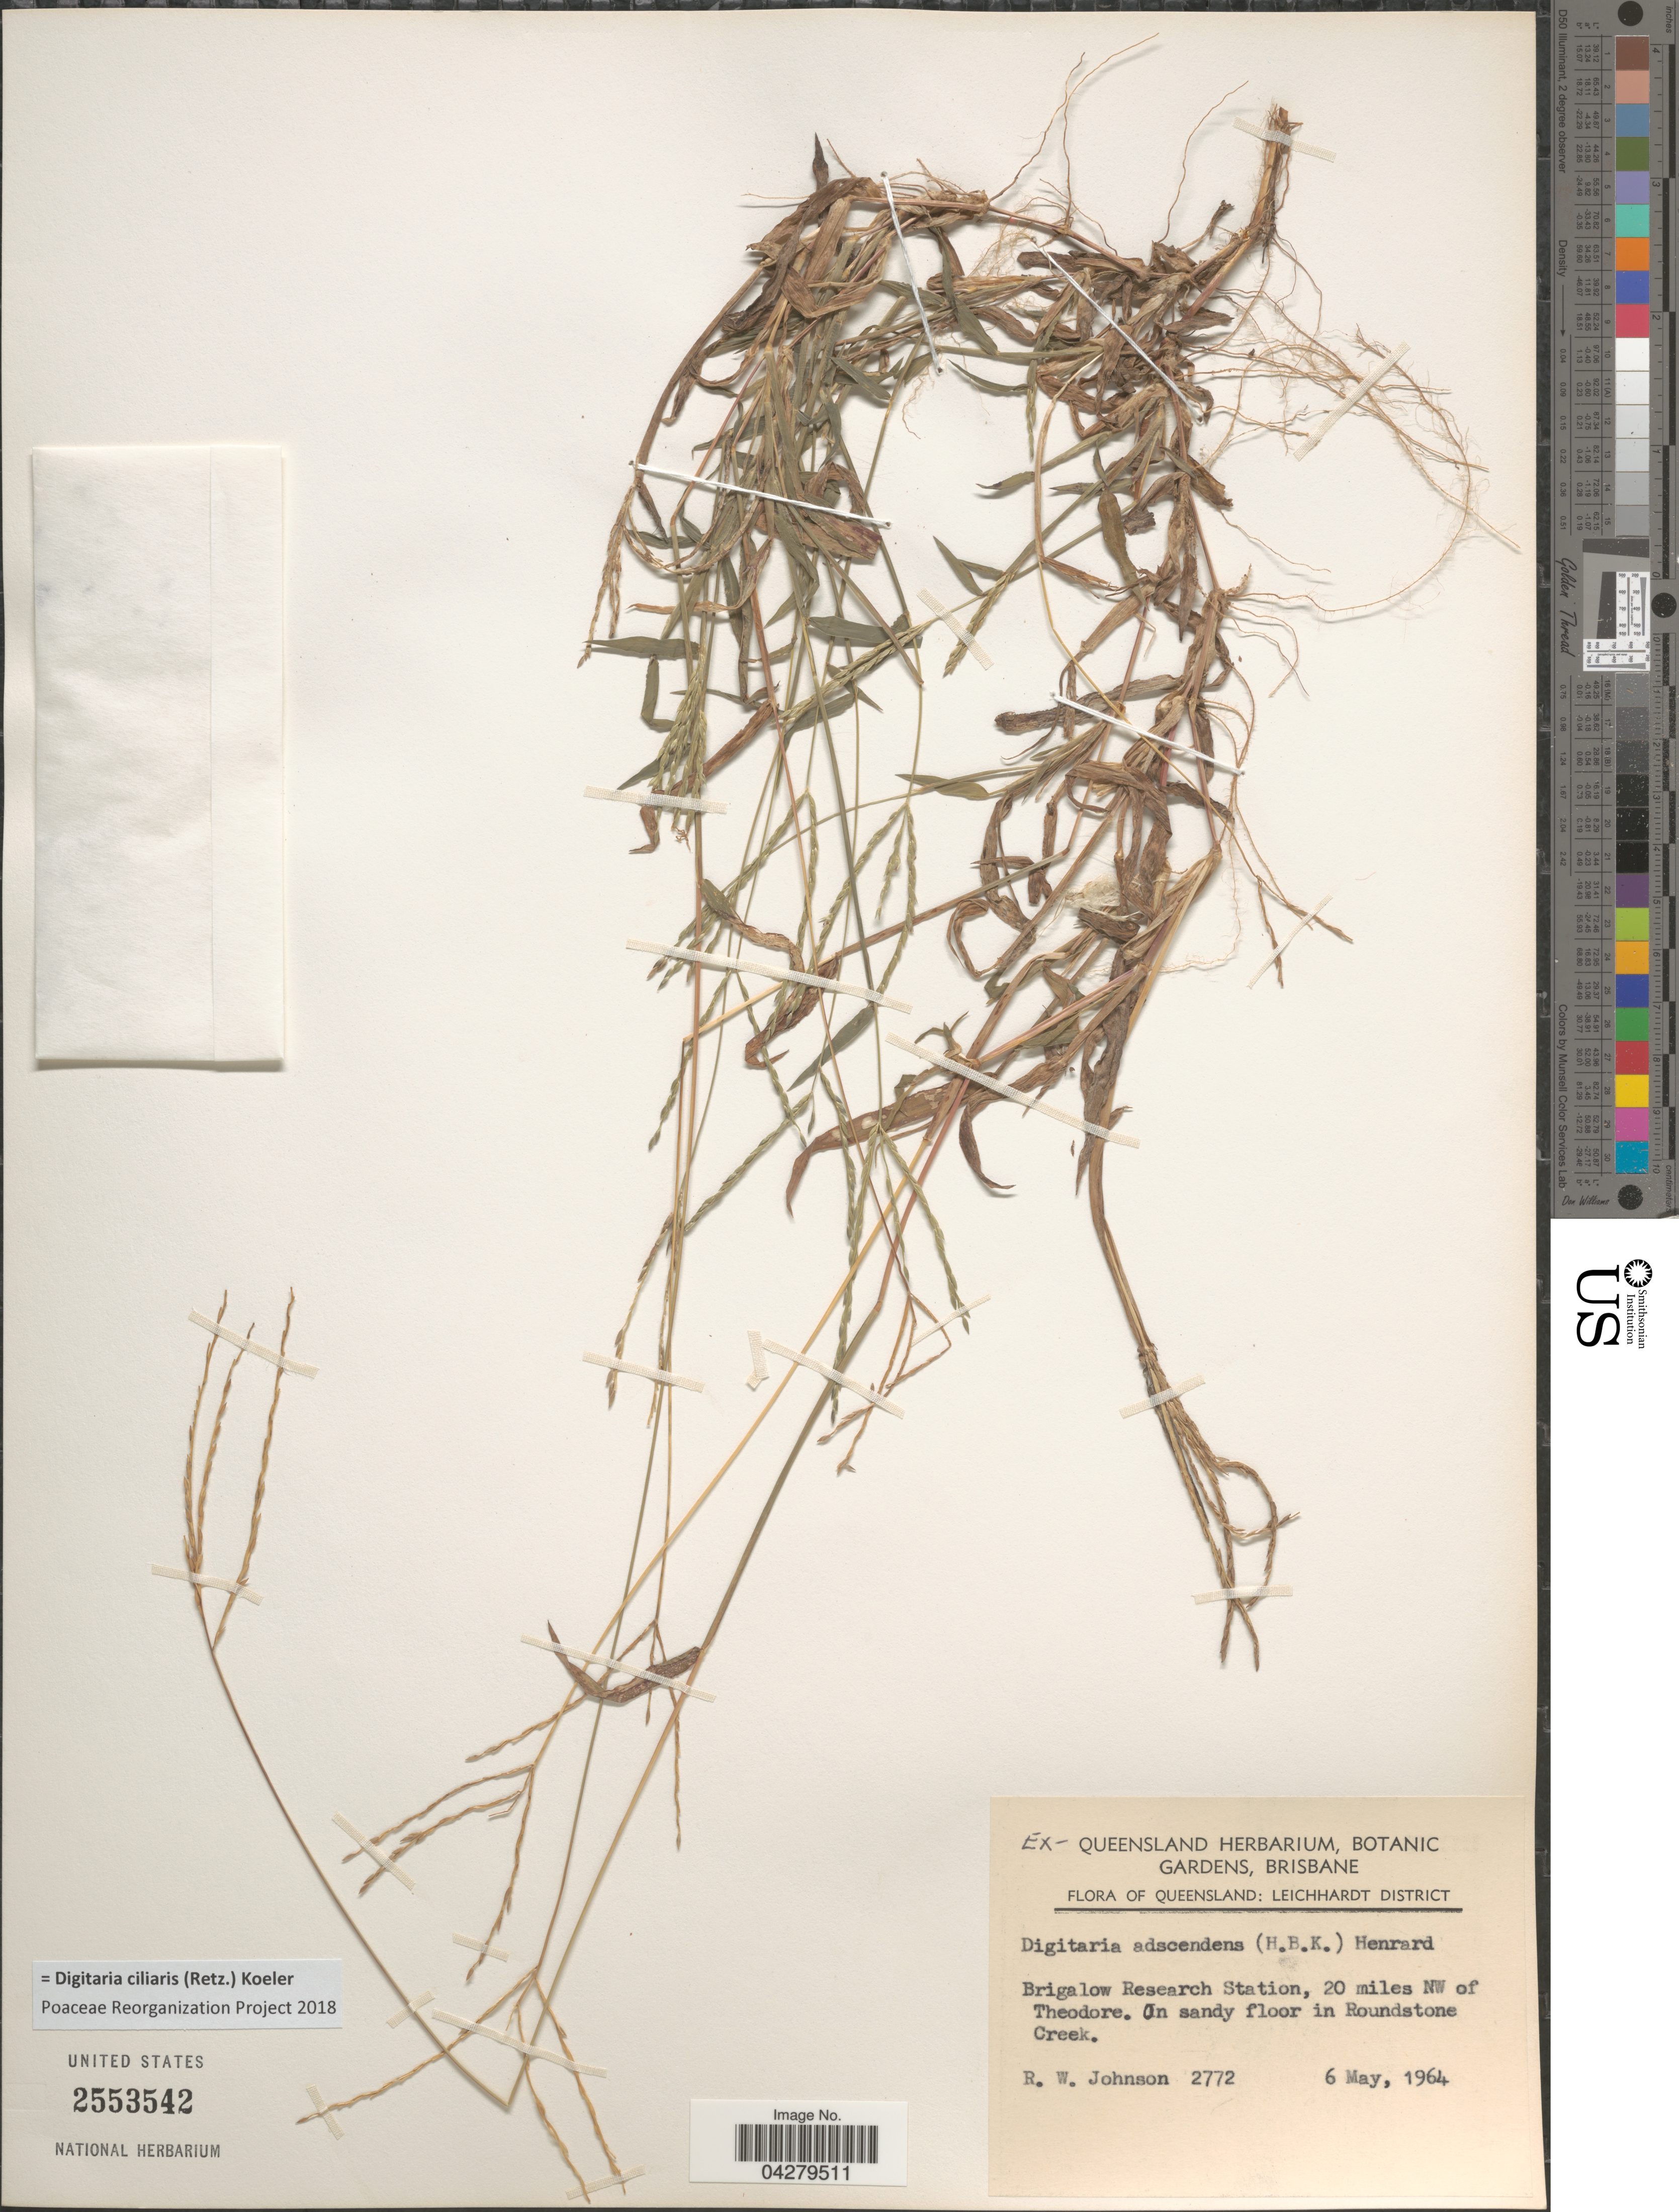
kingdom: Plantae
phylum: Tracheophyta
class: Liliopsida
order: Poales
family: Poaceae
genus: Digitaria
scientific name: Digitaria ciliaris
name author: (Retz.) Koeler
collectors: R. W. Johnson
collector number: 2772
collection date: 1964-05-06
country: Australia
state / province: Queensland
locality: Leichhardt District. Brigalow Research Station, 20 miles NW of Theodore. On sandy floor in Roundstone Creek.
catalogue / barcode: US 2553542